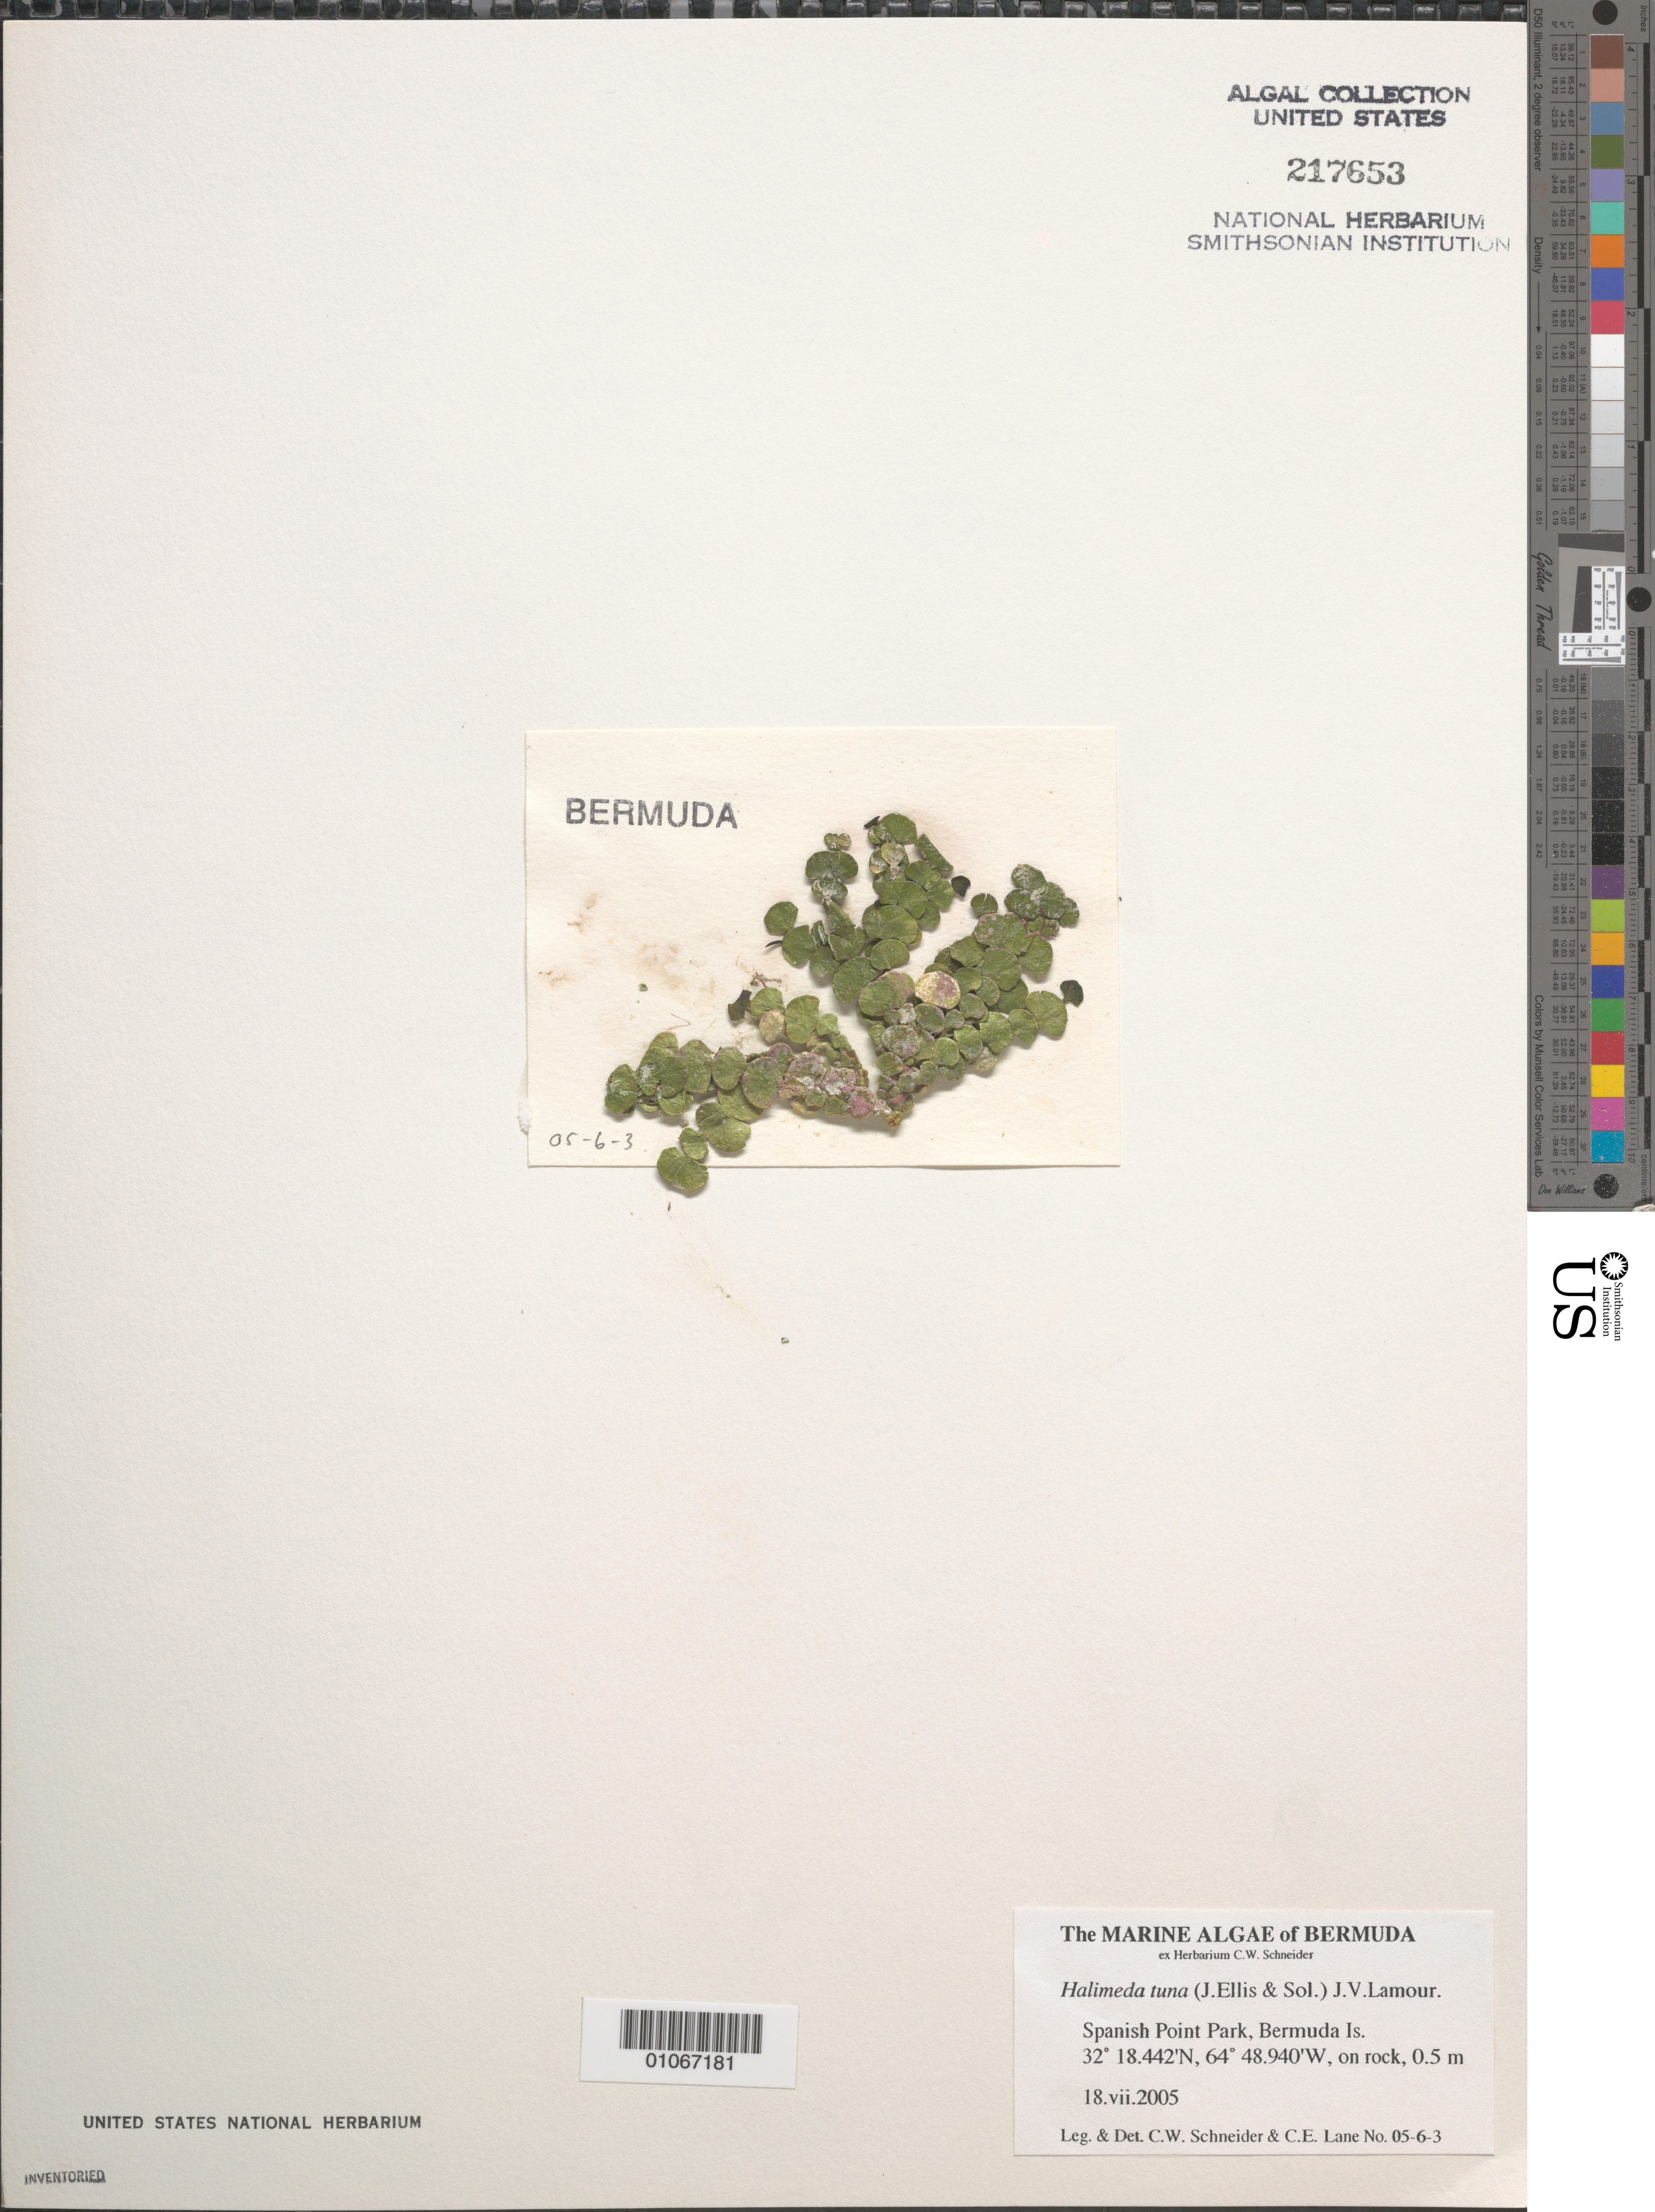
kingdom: Plantae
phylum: Chlorophyta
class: Ulvophyceae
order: Bryopsidales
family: Halimedaceae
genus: Halimeda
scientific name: Halimeda tuna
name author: (J. Ellis & Sol.) J.V.Lamouroux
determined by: Schneider, C. W.; Lane, C. E.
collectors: C. W. Schneider & C. E. Lane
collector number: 05-6-3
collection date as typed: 18 Jul 2005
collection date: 2005-07-18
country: Bermuda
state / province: Pembroke Parish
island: Bermuda Island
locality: Spanish Point Park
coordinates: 32 18.442'N, 64 48.940'W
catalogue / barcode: US 217653